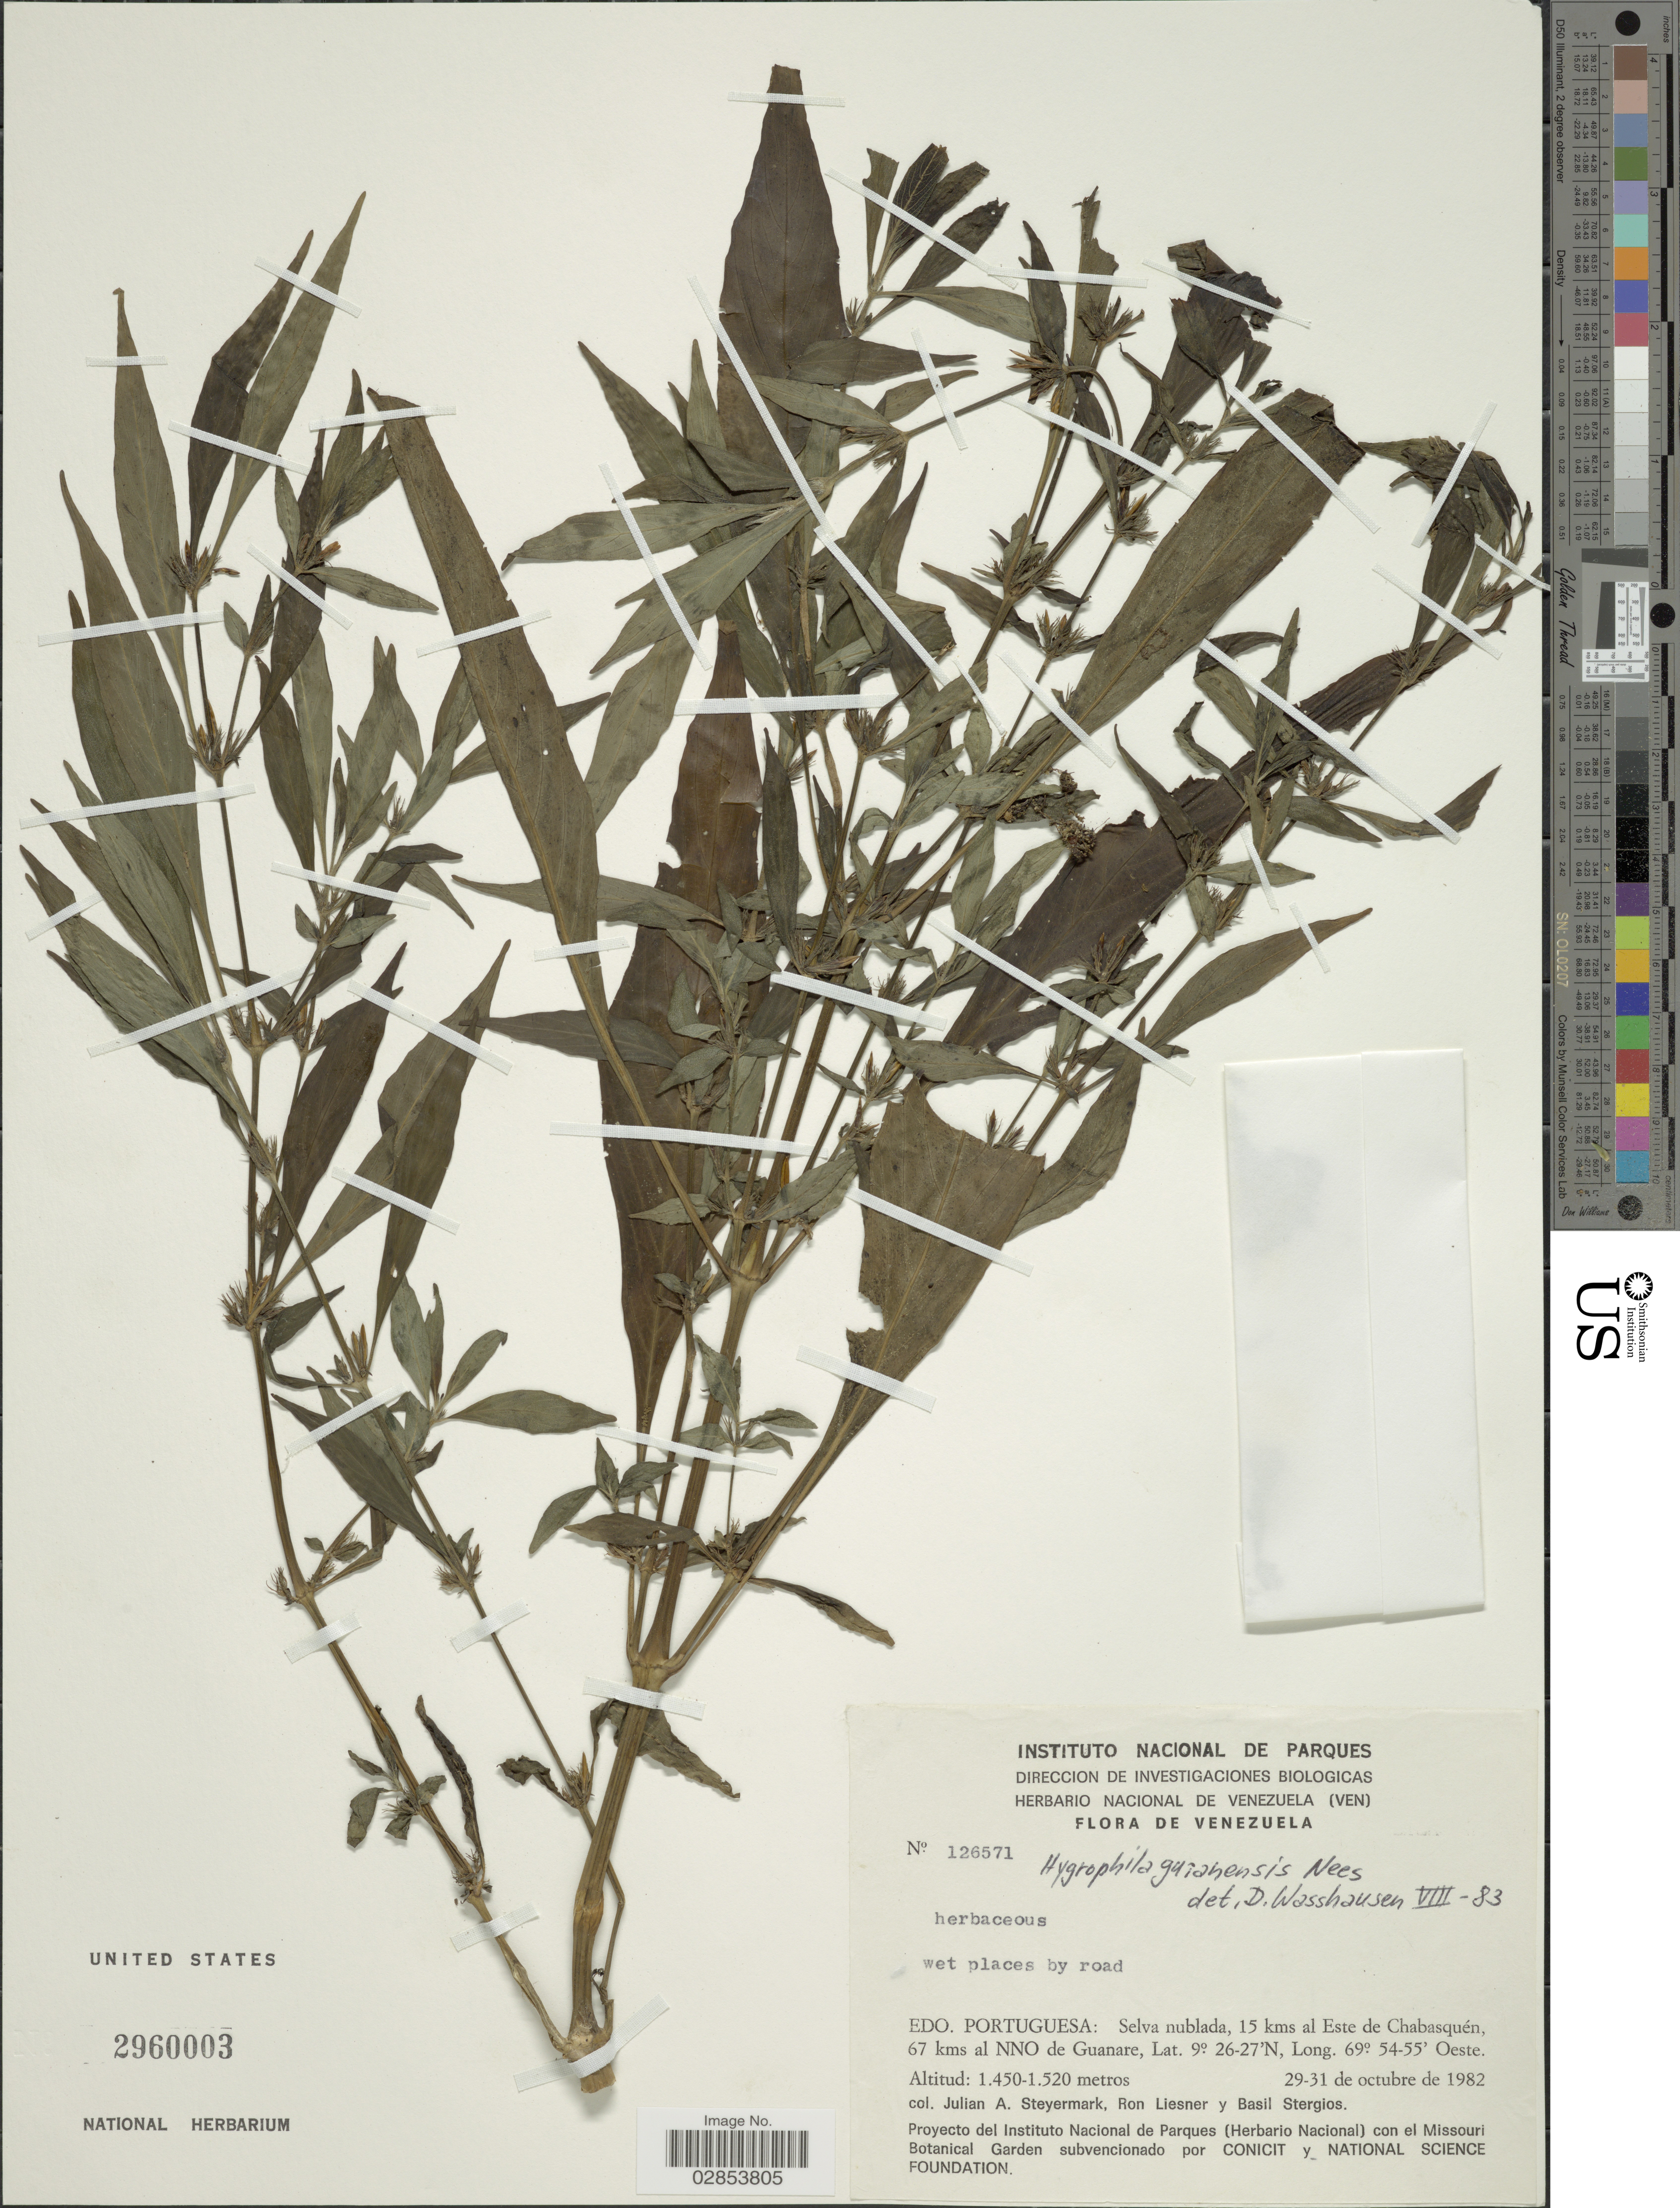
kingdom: Plantae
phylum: Tracheophyta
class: Magnoliopsida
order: Lamiales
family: Acanthaceae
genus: Hygrophila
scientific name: Hygrophila costata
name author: Nees & T. Nees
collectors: J. Steyermark, R. L. Liesner & B. G. Stergios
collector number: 126571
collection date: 1982-10-29/1982-10-31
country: Venezuela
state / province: Portuguesa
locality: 15 kms al E de Chabasquén, 67 kms al NNO de Guanare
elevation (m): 1450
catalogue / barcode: US 2960003